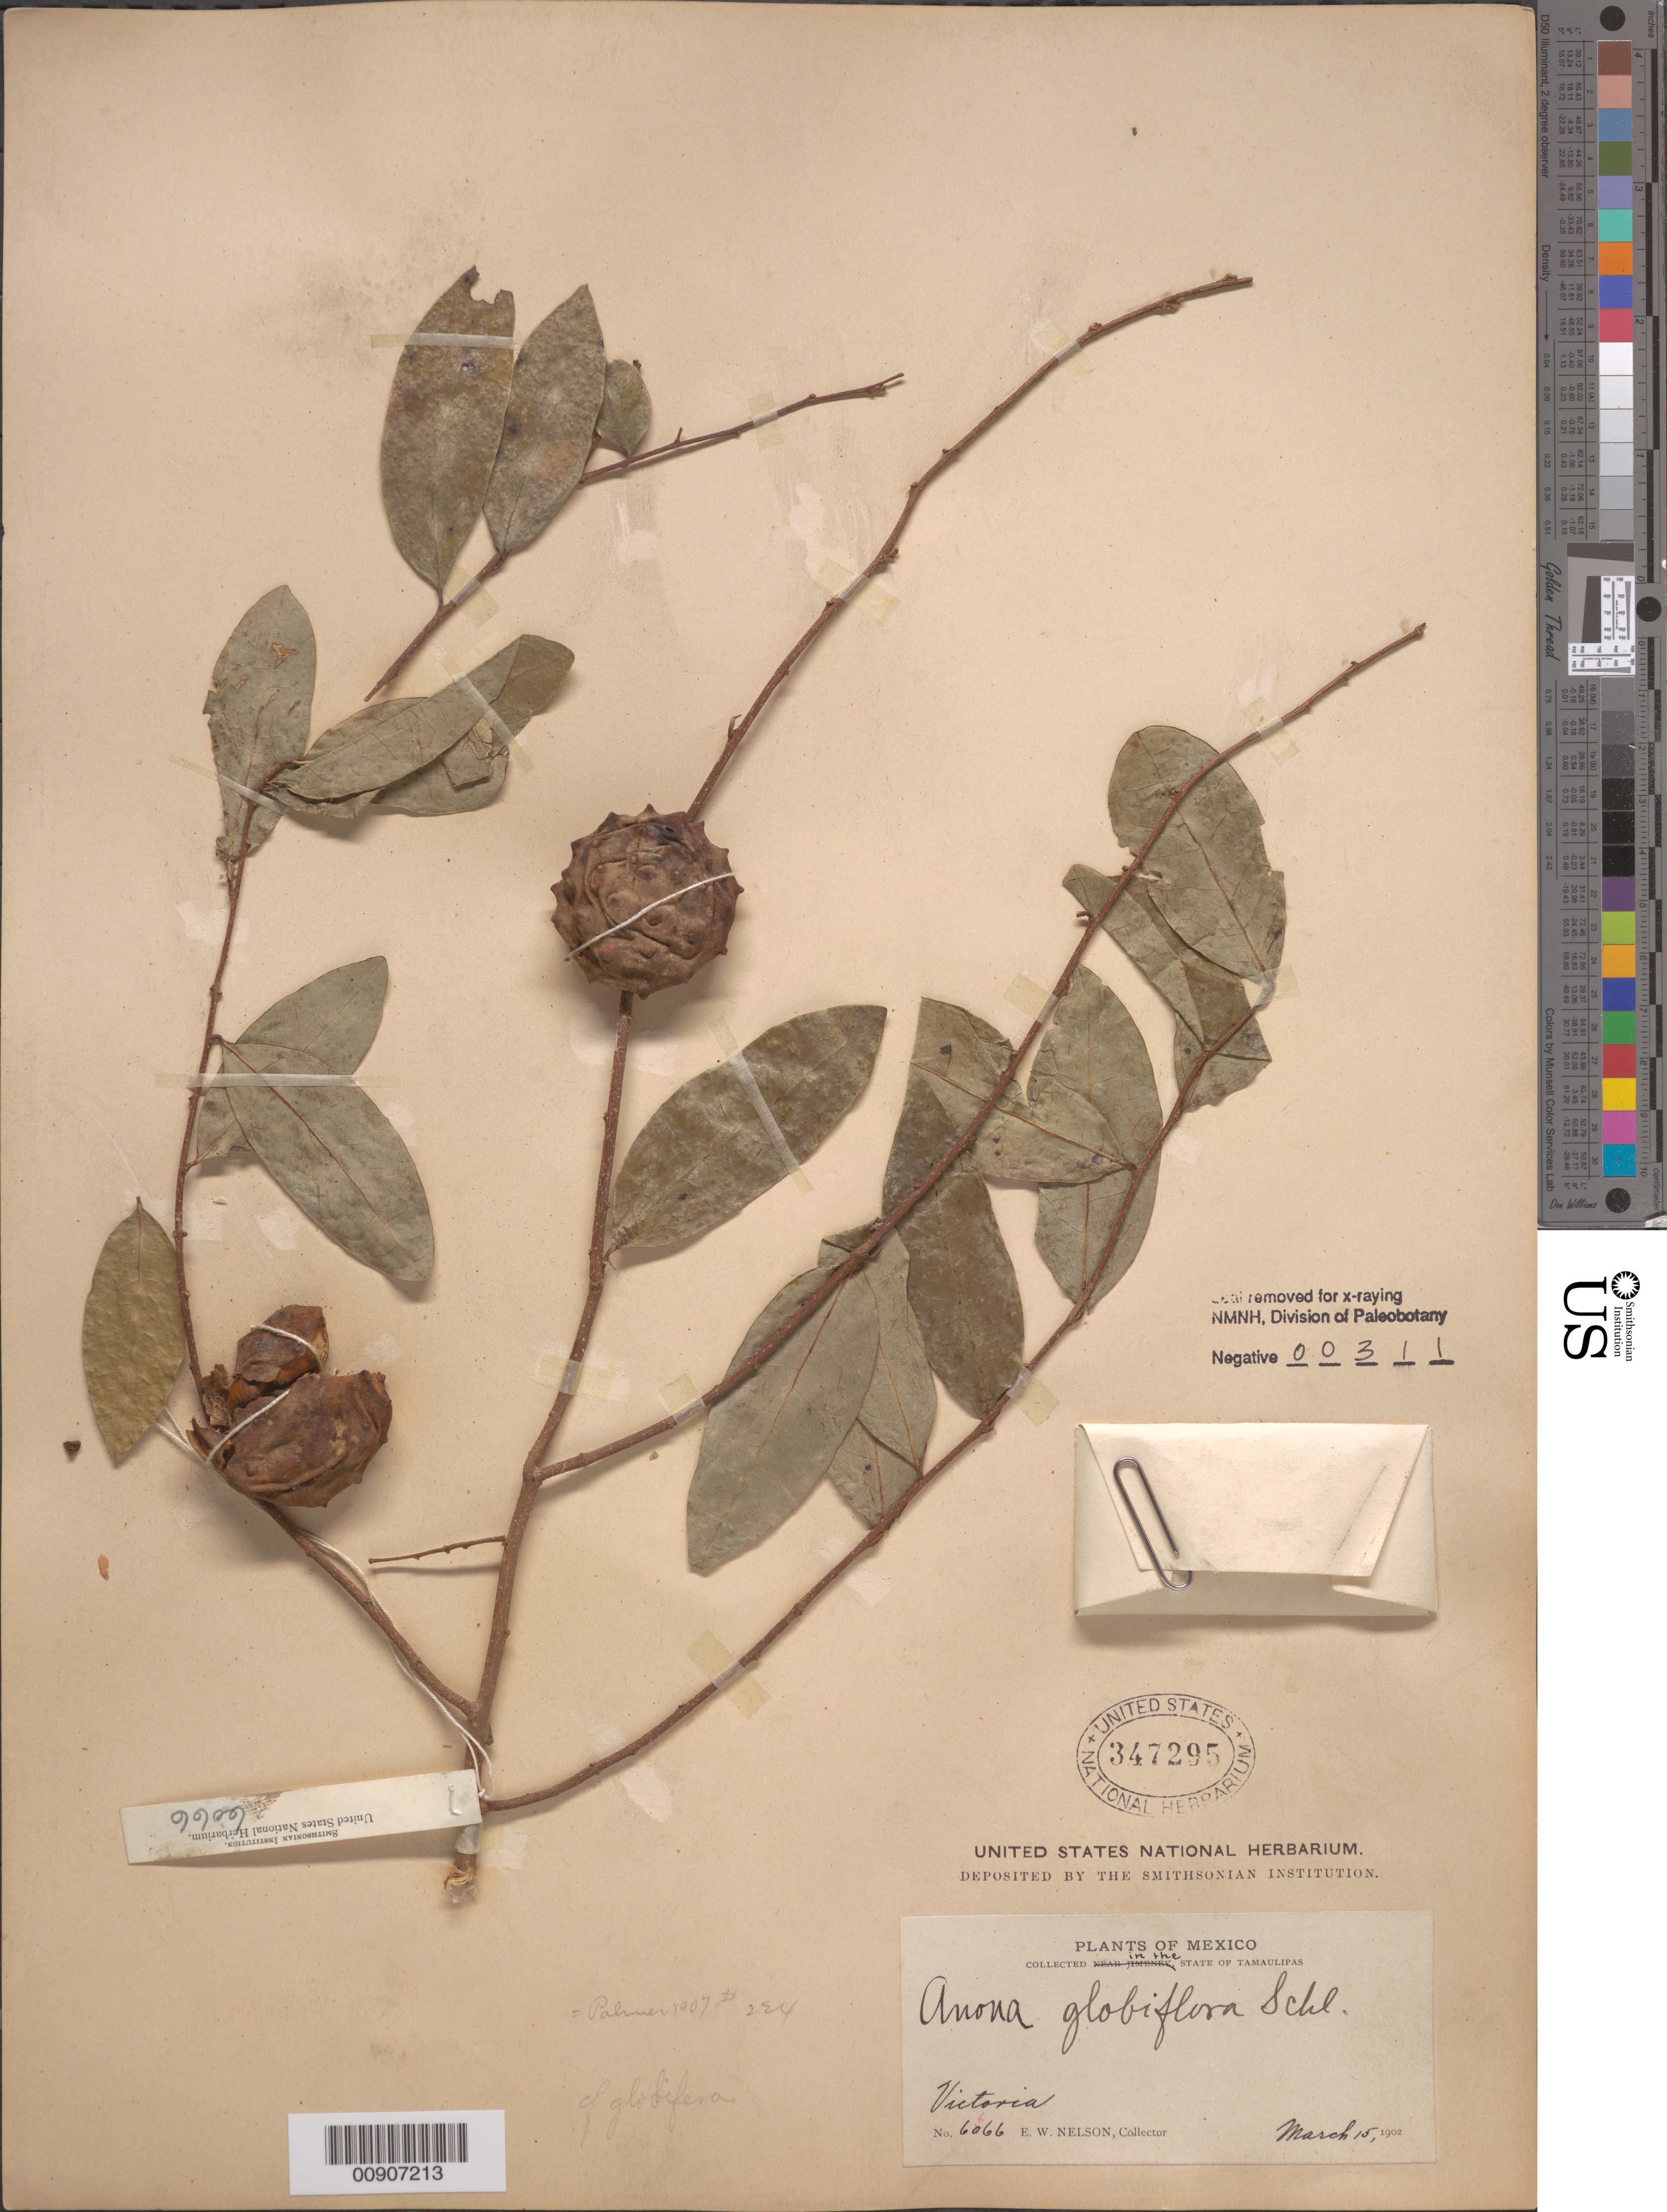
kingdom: Plantae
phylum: Tracheophyta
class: Magnoliopsida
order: Magnoliales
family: Annonaceae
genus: Annona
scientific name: Annona globiflora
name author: Schltdl.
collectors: E. W. Nelson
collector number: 6666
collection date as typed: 15 Mar 1902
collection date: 1902-03-15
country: Mexico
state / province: Tamaulipas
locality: Victoria, Tamaulipas.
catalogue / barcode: US 347295